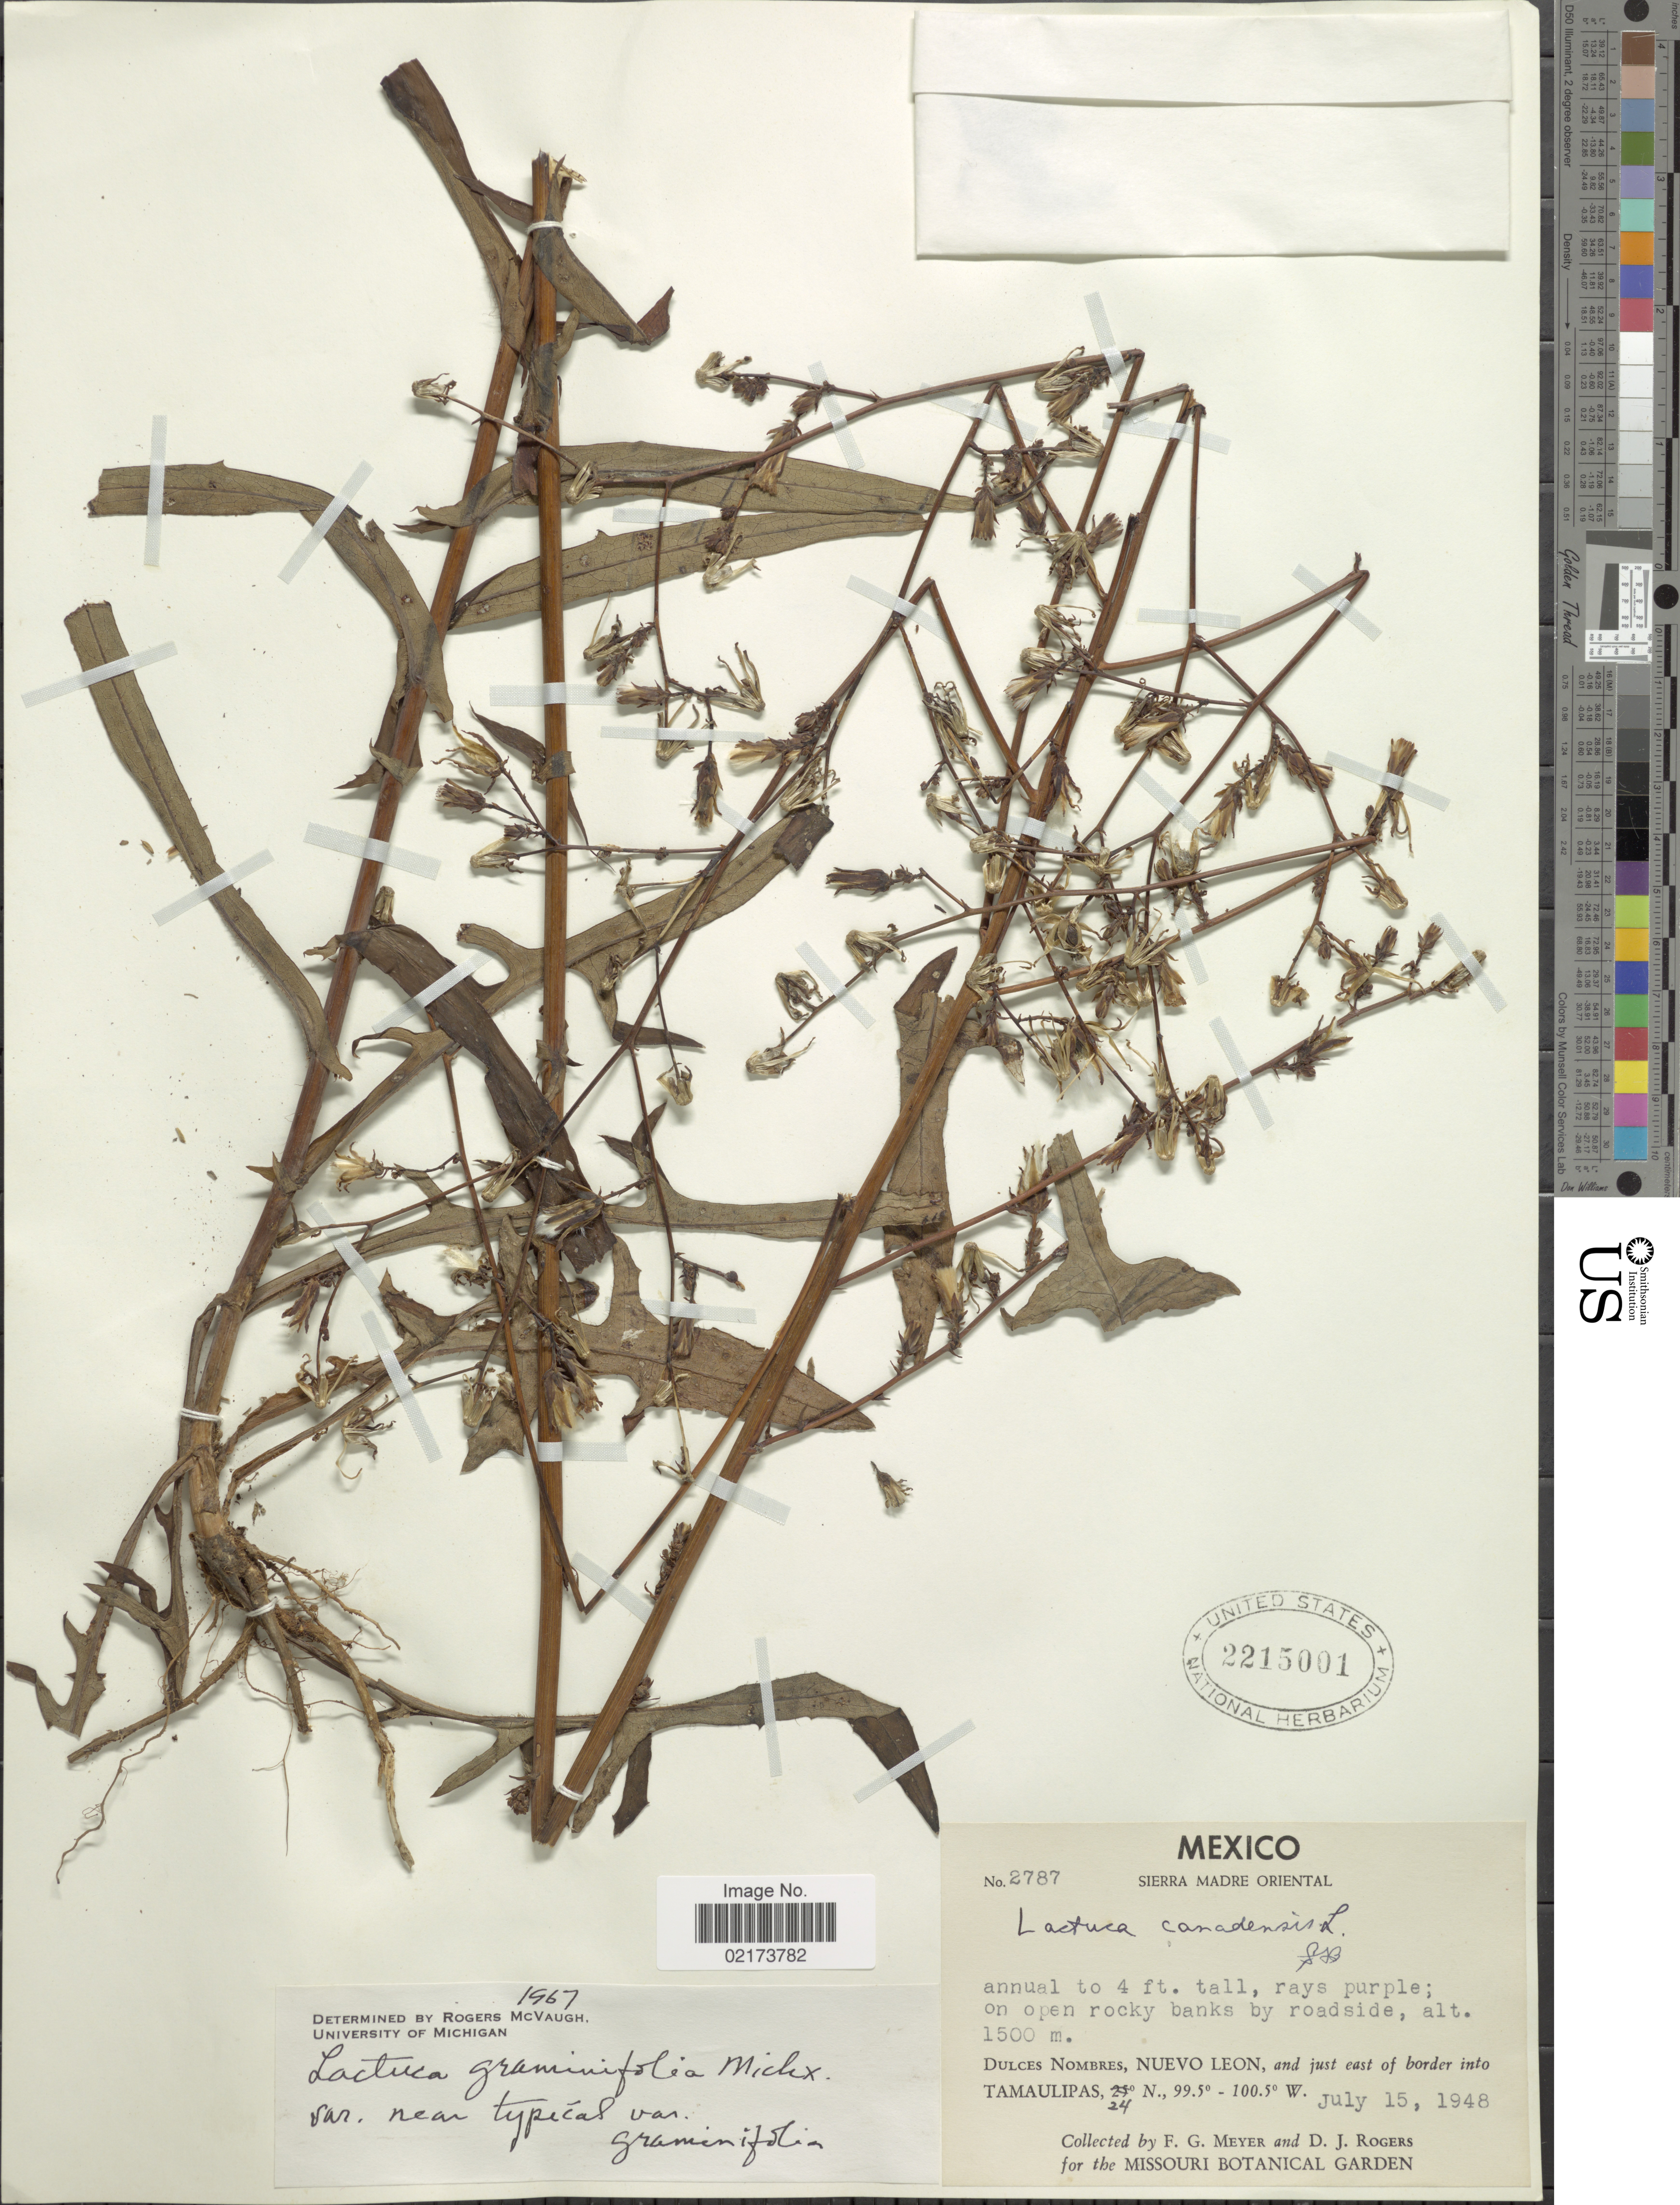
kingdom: Plantae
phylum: Tracheophyta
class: Magnoliopsida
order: Asterales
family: Asteraceae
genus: Lactuca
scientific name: Lactuca graminifolia var. mexicana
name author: McVaugh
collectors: F. G. Meyer & D. J. Rogers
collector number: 2787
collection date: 1948-07-15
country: Mexico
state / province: Nuevo León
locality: Sierra Madre Oriental, Dulces Nombres, and just east of border into Tamaulipas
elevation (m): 1500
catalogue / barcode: US 2215001